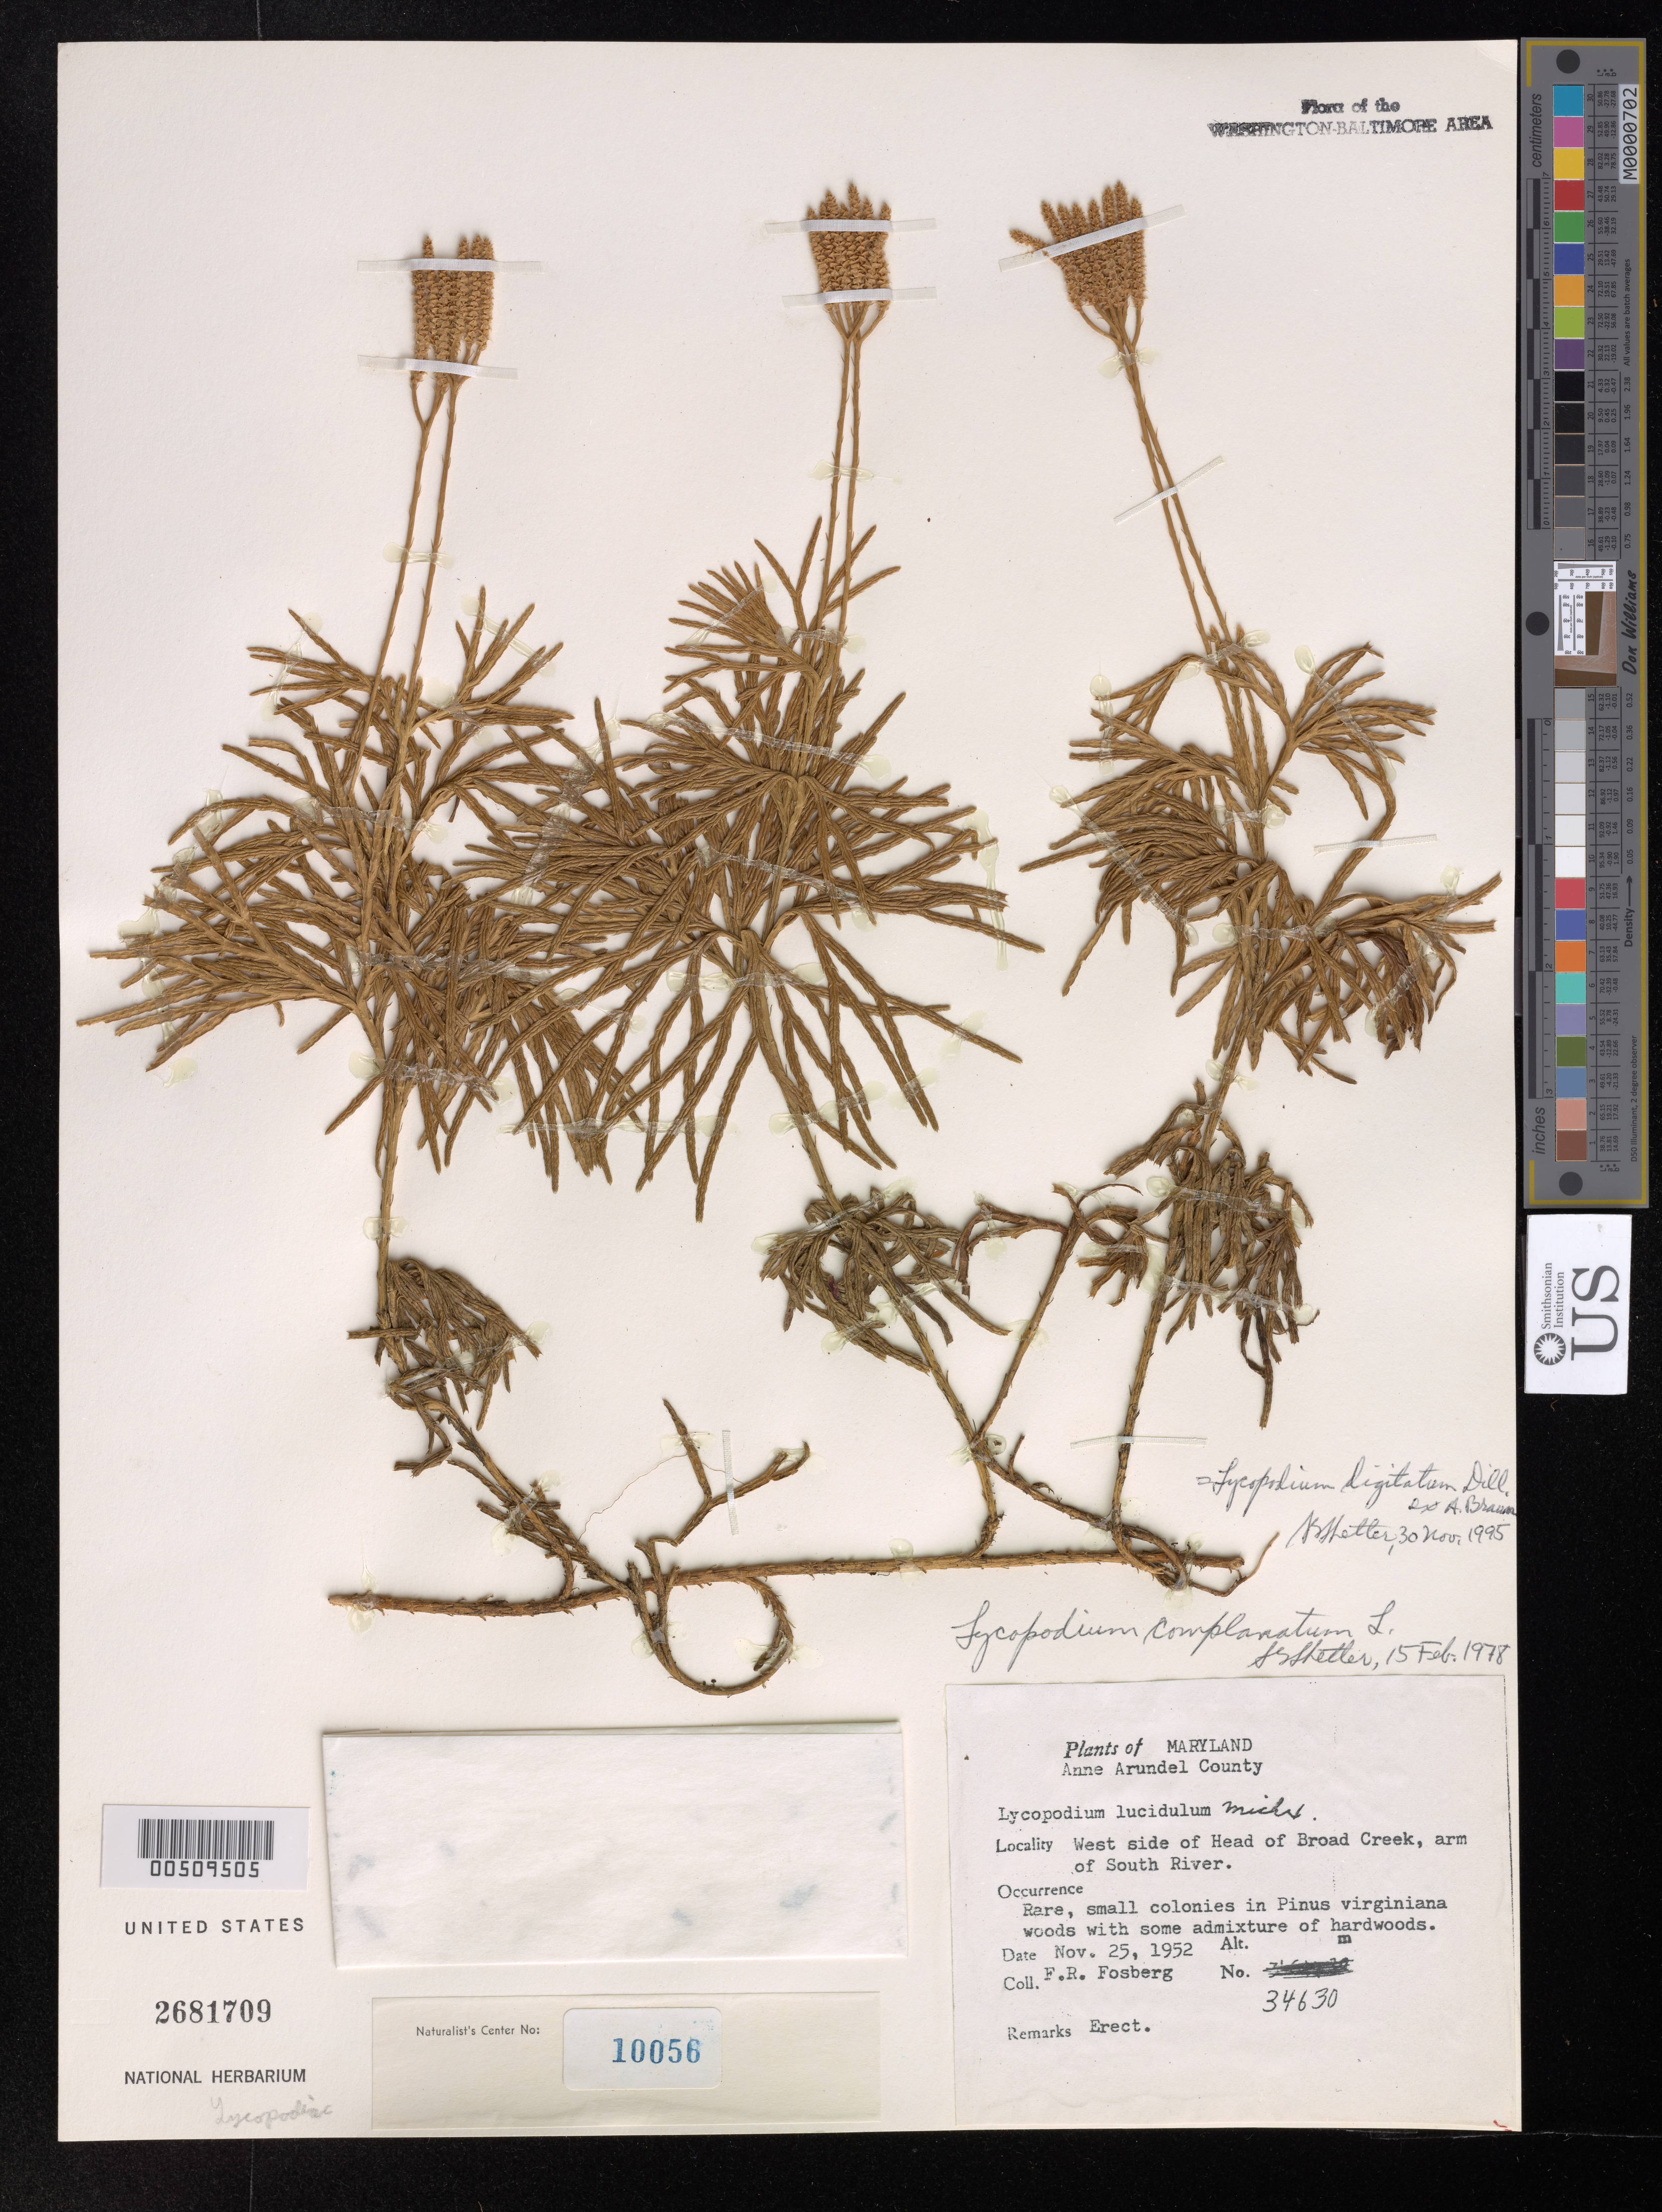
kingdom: Plantae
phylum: Tracheophyta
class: Lycopodiopsida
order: Lycopodiales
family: Lycopodiaceae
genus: Diphasiastrum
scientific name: Diphasiastrum digitatum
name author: (Dill. ex A. Braun) Holub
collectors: F. R. Fosberg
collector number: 34630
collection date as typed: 25 Nov 1952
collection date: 1952-11-25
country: United States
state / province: Maryland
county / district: Anne Arundel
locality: West side of head of Broad Creek, arm of South River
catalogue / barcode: US 2681709